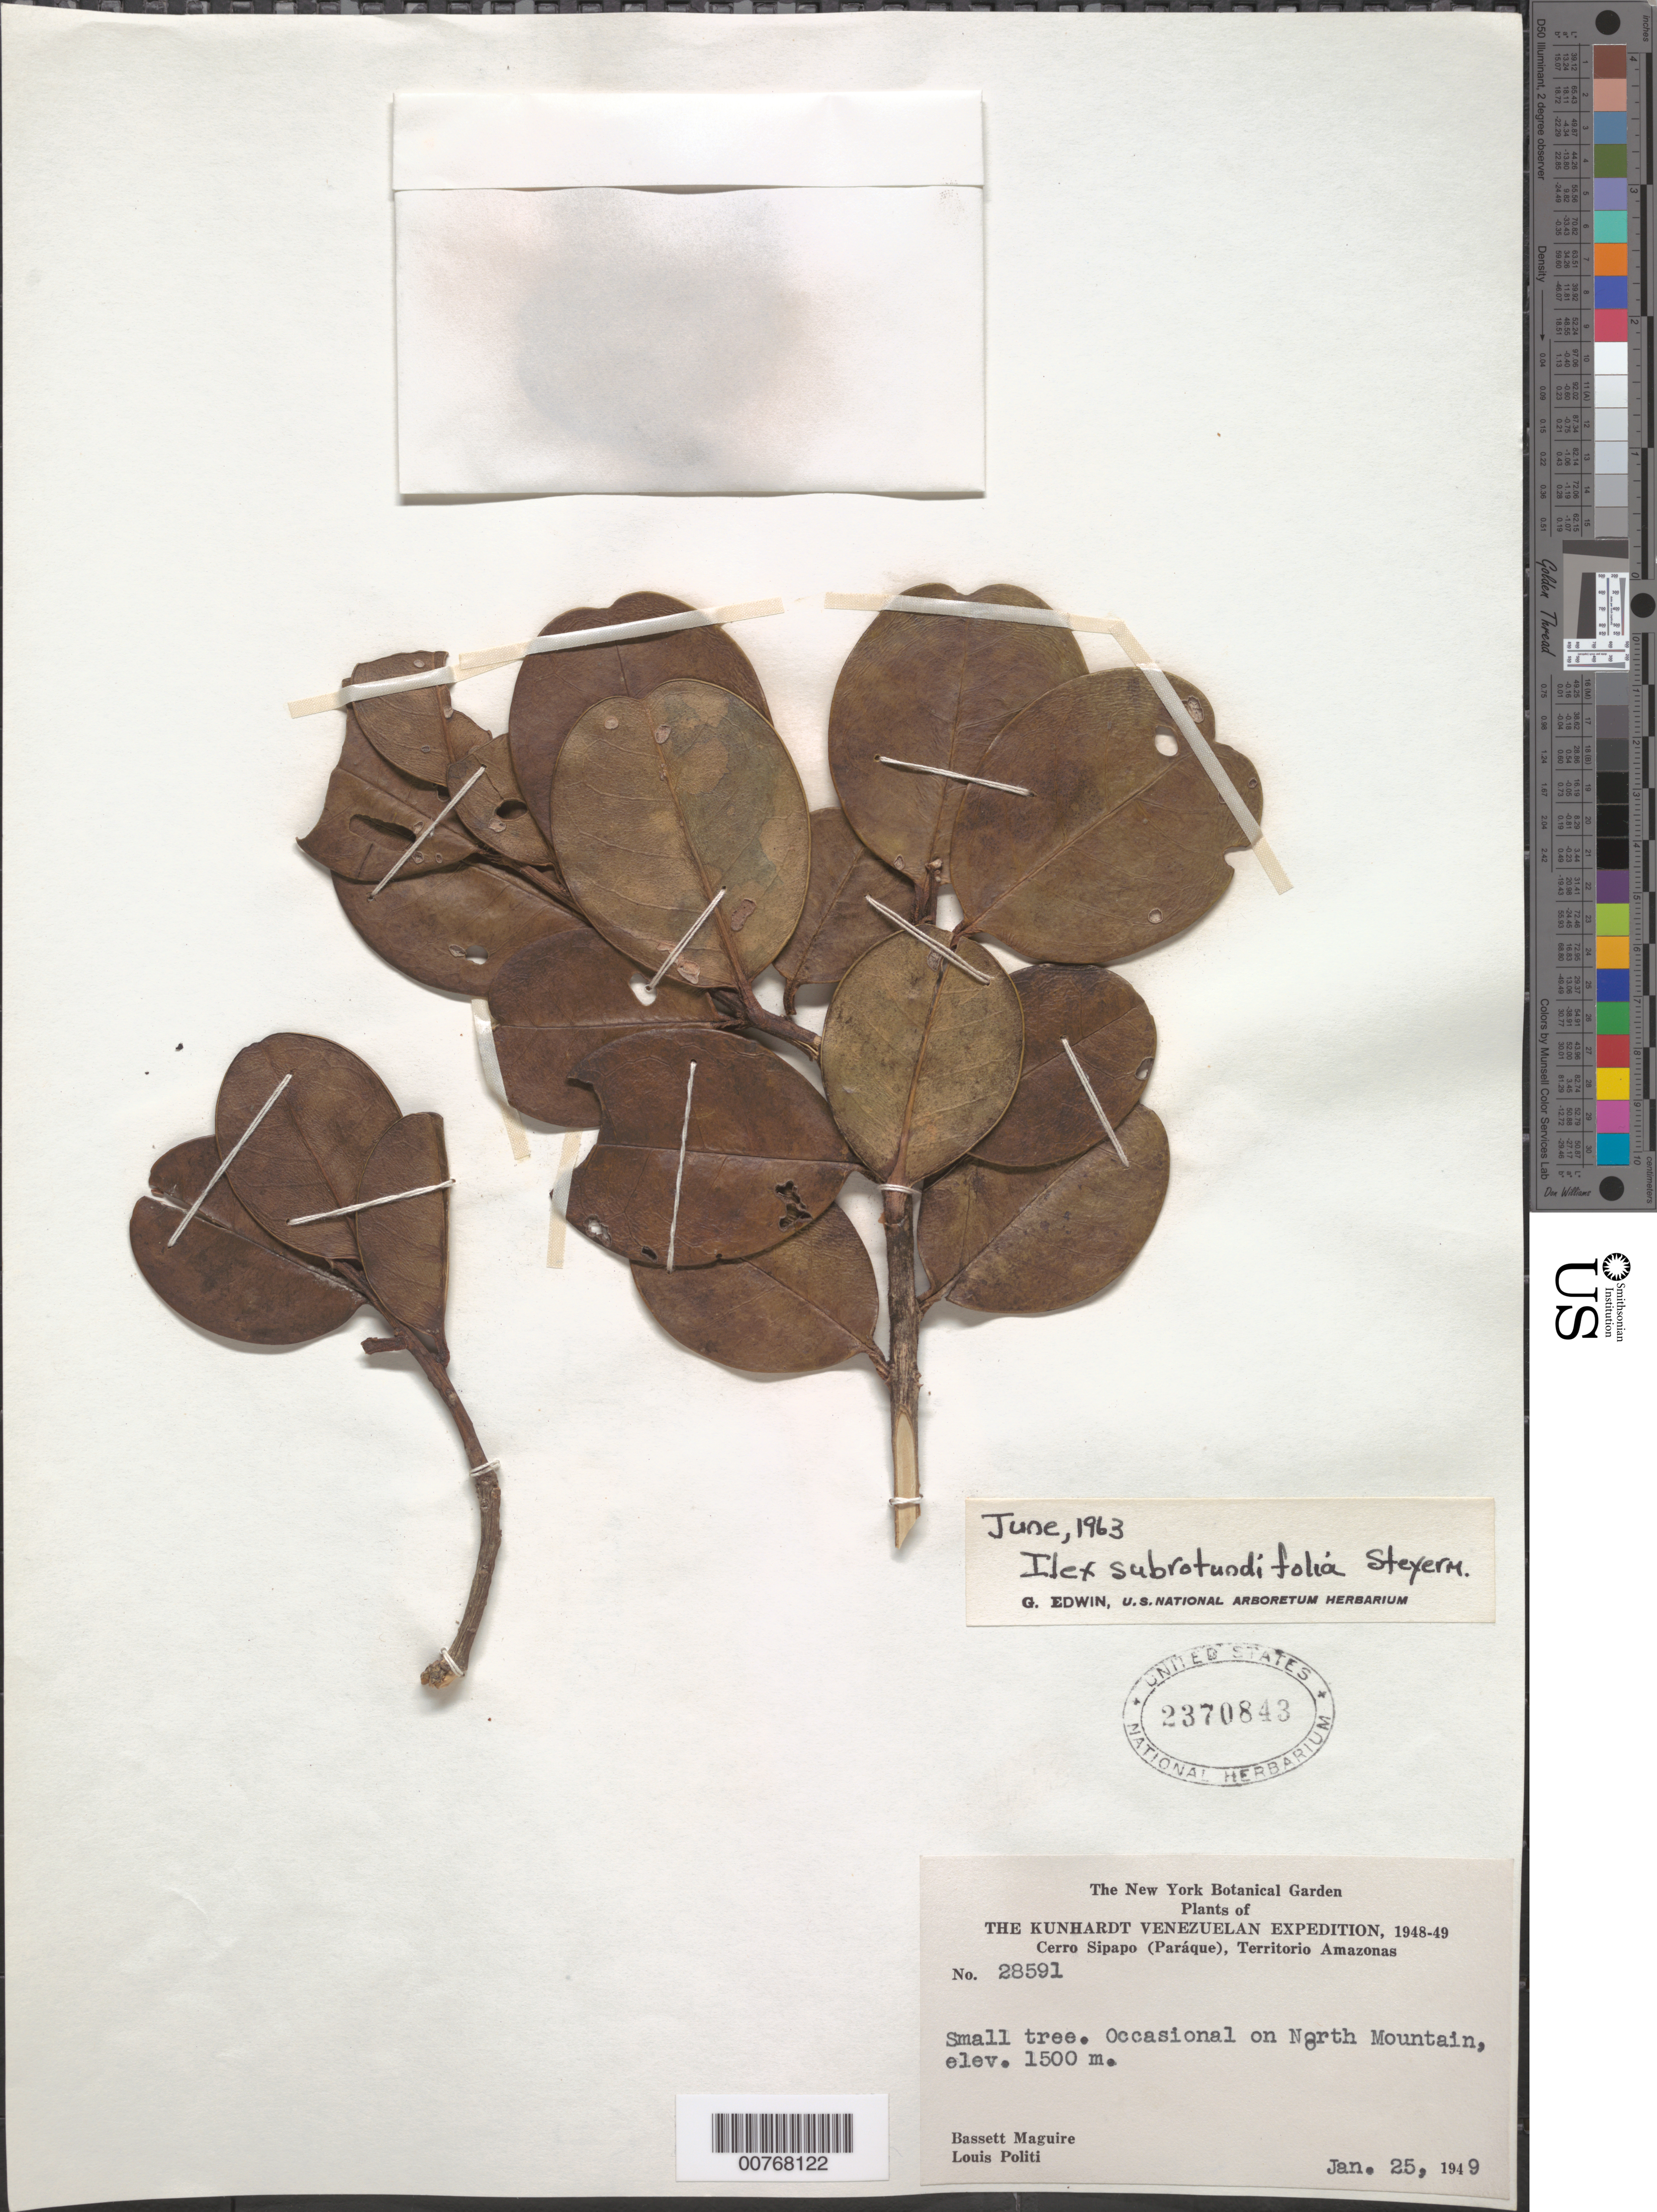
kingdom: Plantae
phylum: Tracheophyta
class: Magnoliopsida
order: Aquifoliales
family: Aquifoliaceae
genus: Ilex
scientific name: Ilex subrotundifolia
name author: Steyerm.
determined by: Edwin, G.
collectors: B. Maguire & L. Politi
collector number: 28591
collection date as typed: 25-Jan-49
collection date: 1949-01-25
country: Venezuela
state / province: Amazonas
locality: Cerro Sipapo (Paráque), North Mountain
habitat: Mountain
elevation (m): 1500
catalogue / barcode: US 2370843